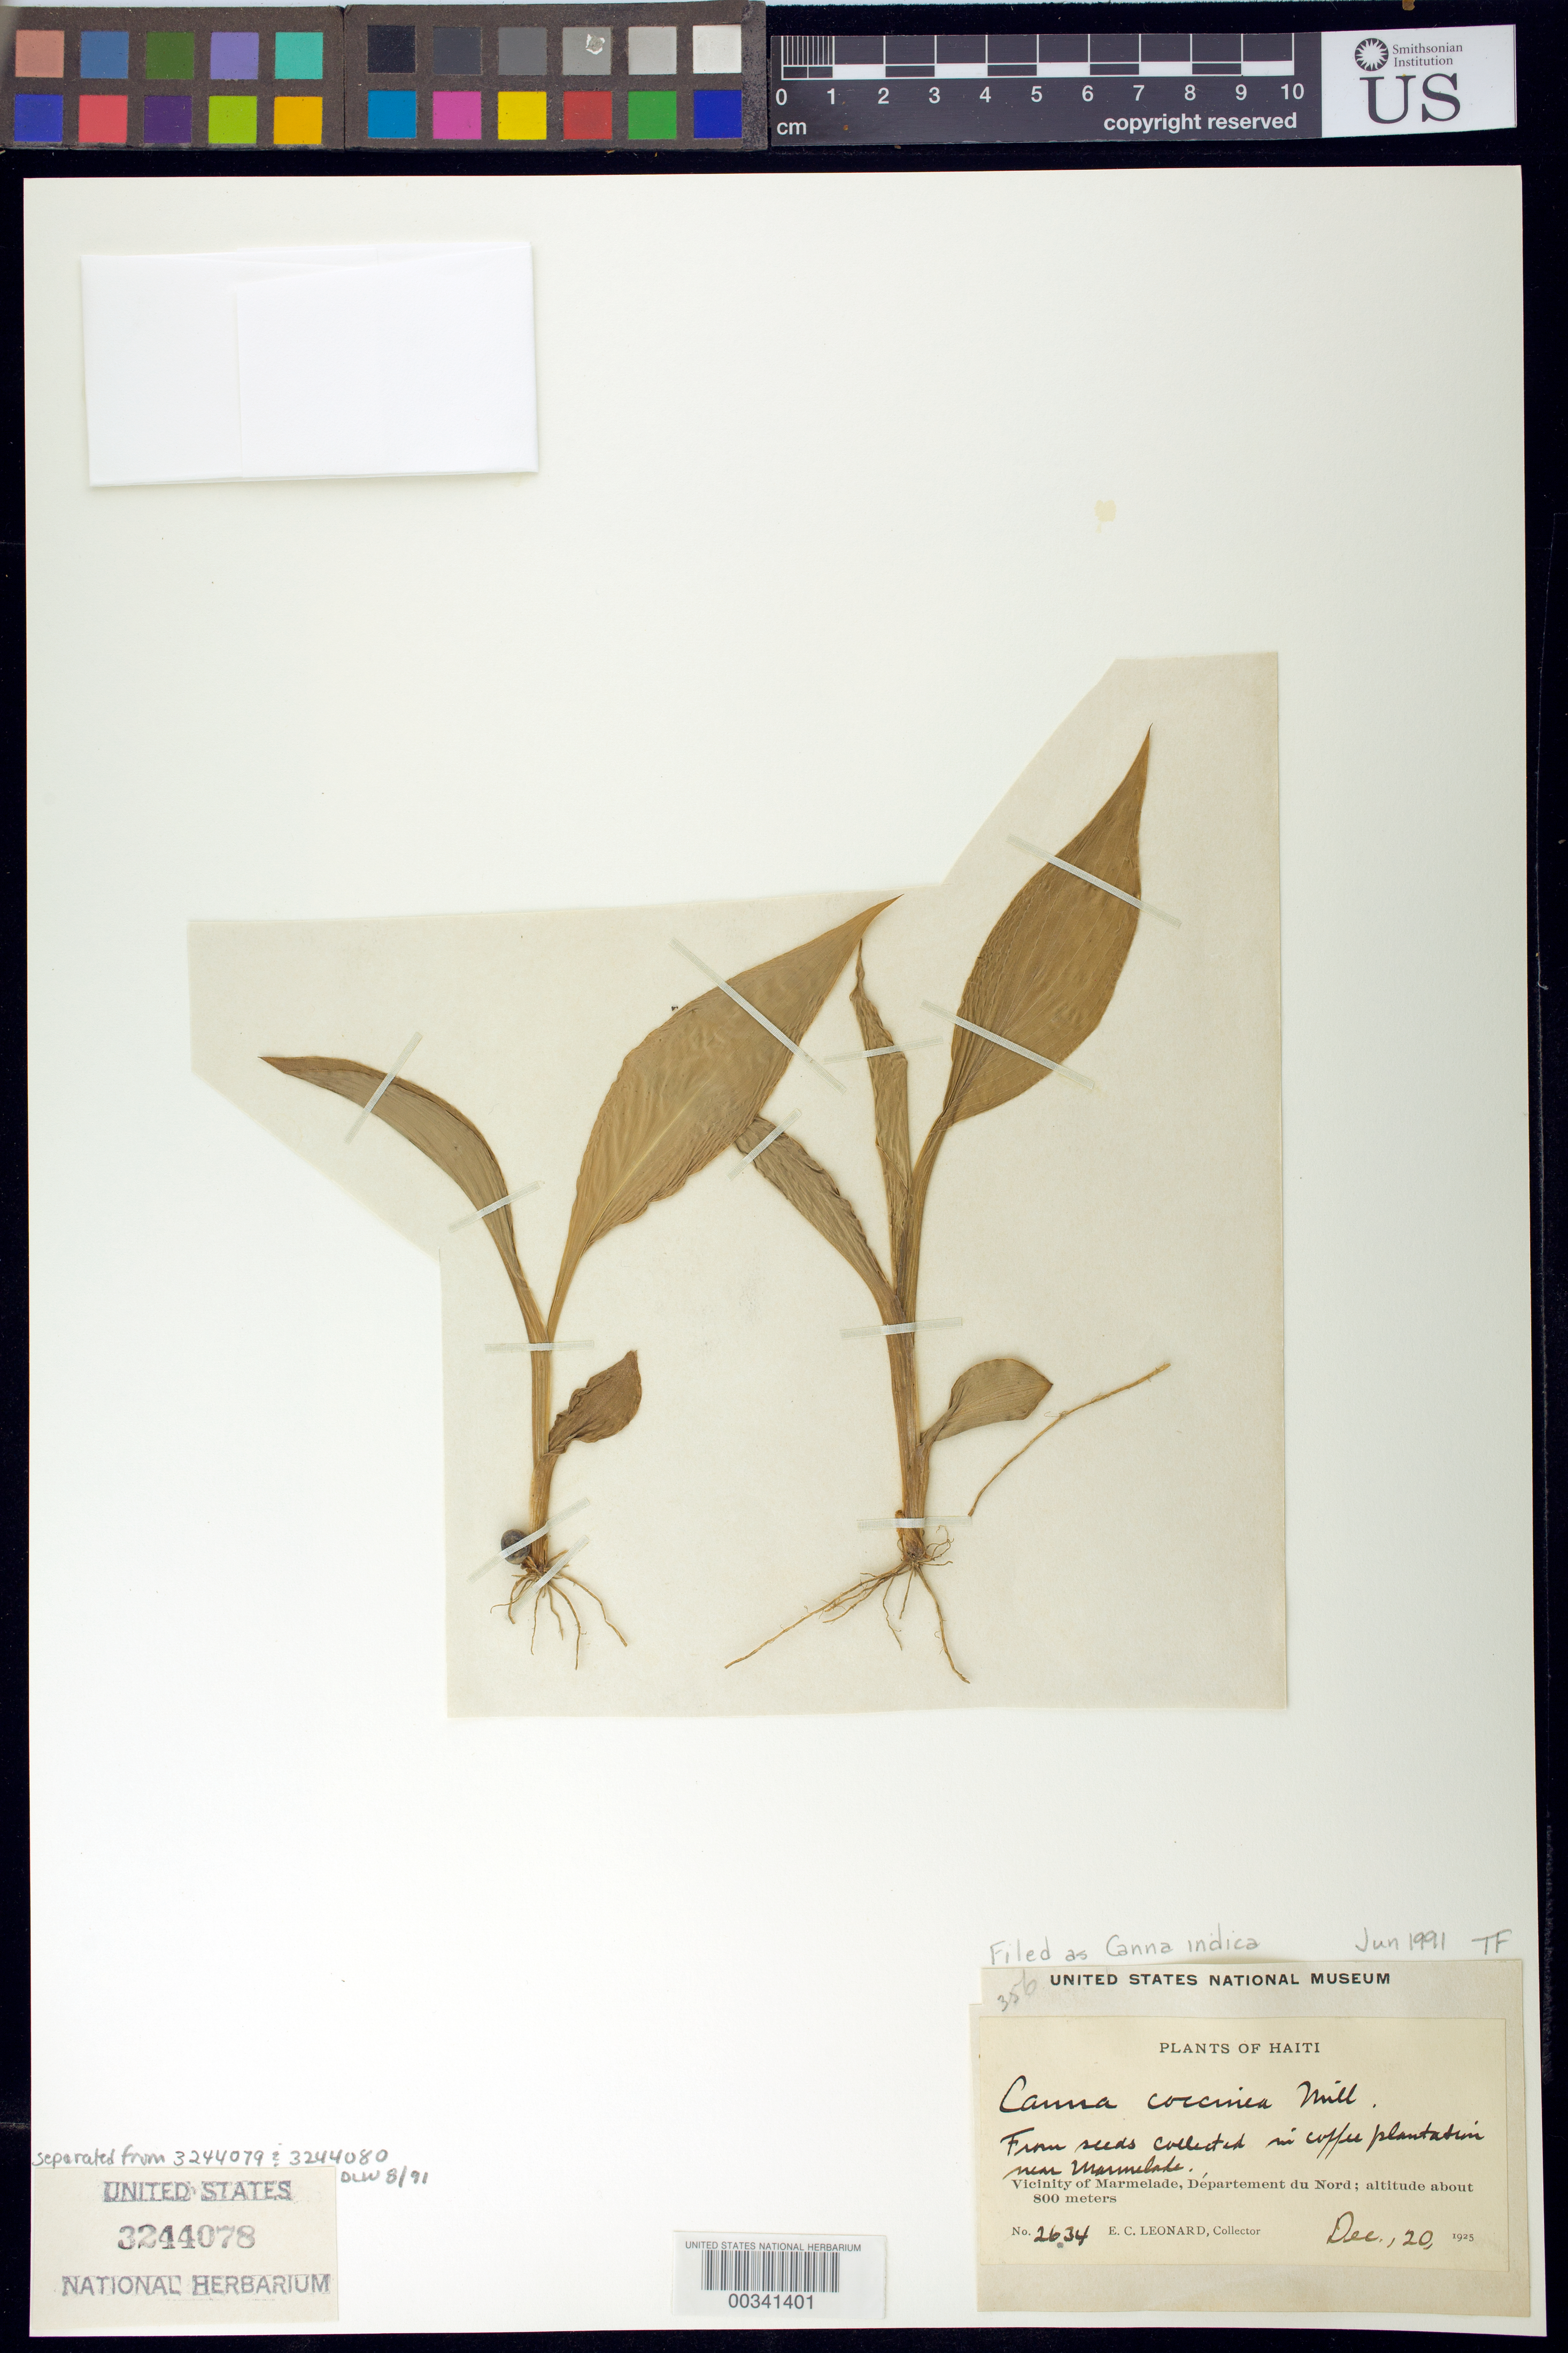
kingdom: Plantae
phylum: Tracheophyta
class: Liliopsida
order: Zingiberales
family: Cannaceae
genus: Canna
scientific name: Canna indica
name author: L.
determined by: Segeren, W.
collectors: E. C. Leonard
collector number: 2634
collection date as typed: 20 Dec 1925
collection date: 1925-12-20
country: Haiti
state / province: Nord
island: Hispaniola Island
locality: Seeds collected in coffee plantation near marmelade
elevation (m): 800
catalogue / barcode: US 3244078